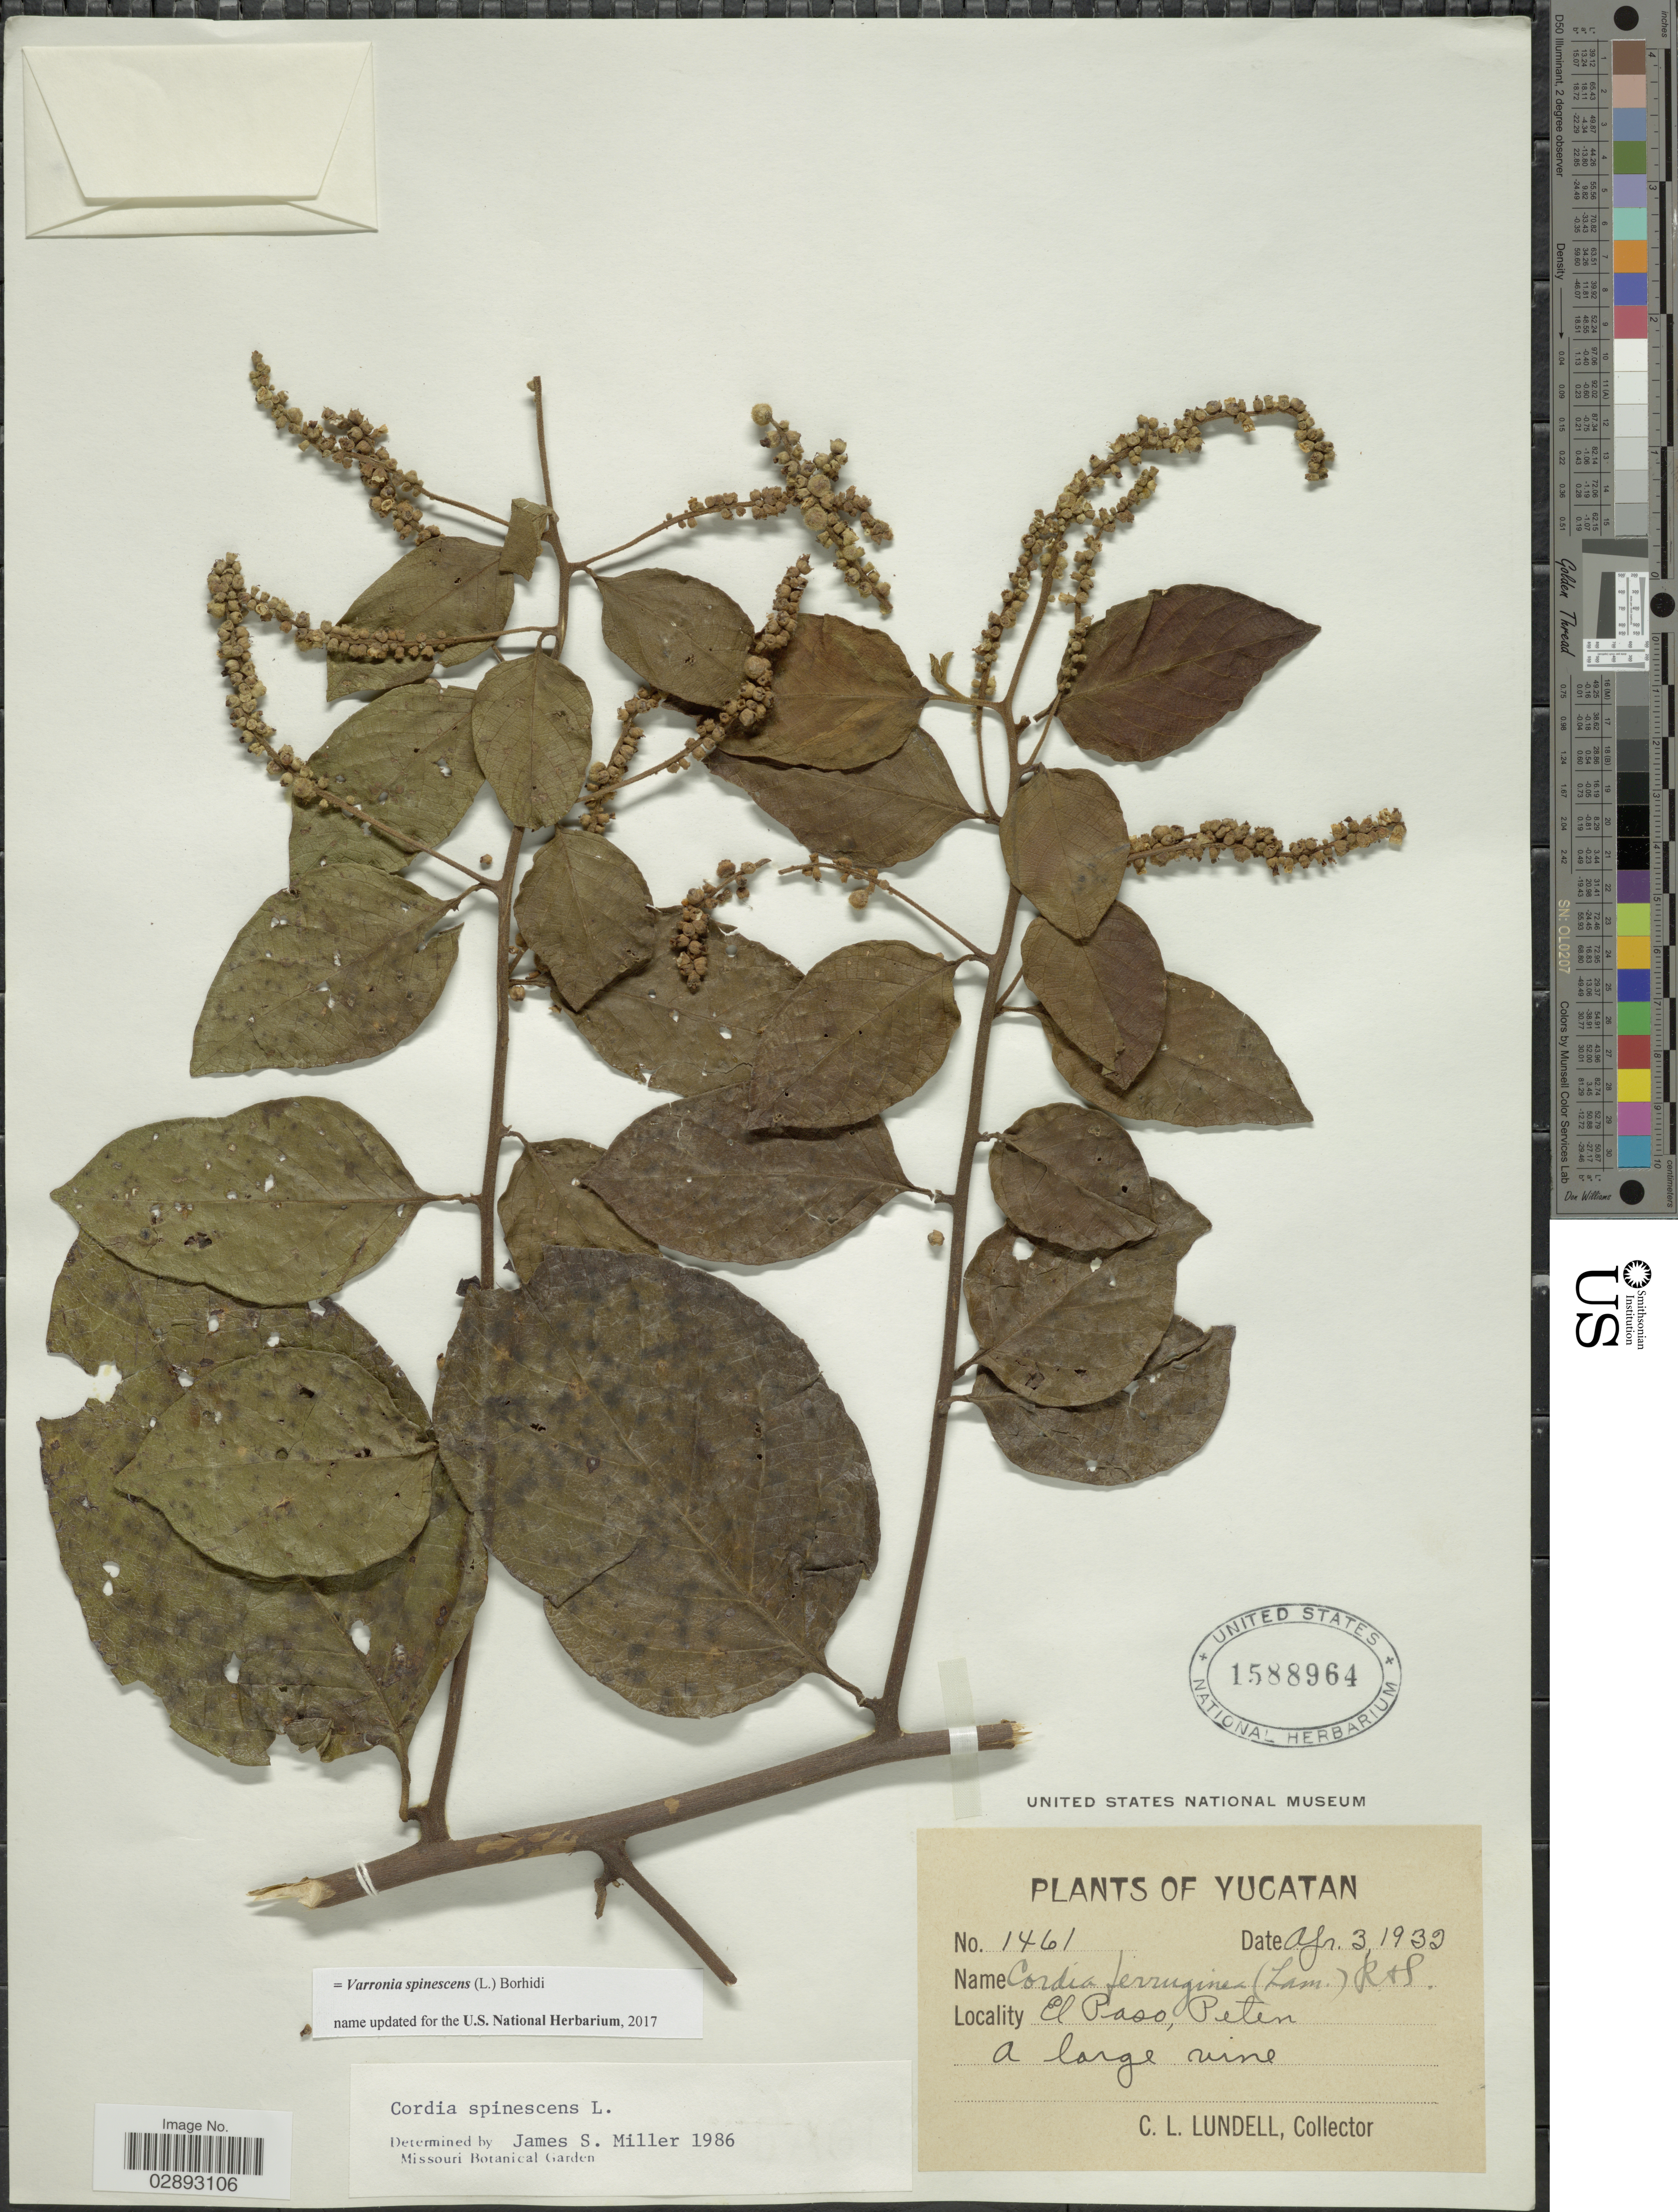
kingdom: Plantae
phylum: Tracheophyta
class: Magnoliopsida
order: Boraginales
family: Cordiaceae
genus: Varronia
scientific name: Varronia spinescens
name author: (L.) Borhidi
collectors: C. L. Lundell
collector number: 1461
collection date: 1932-04-03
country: Guatemala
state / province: El Petén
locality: El Paso, Peten.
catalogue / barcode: US 1588964